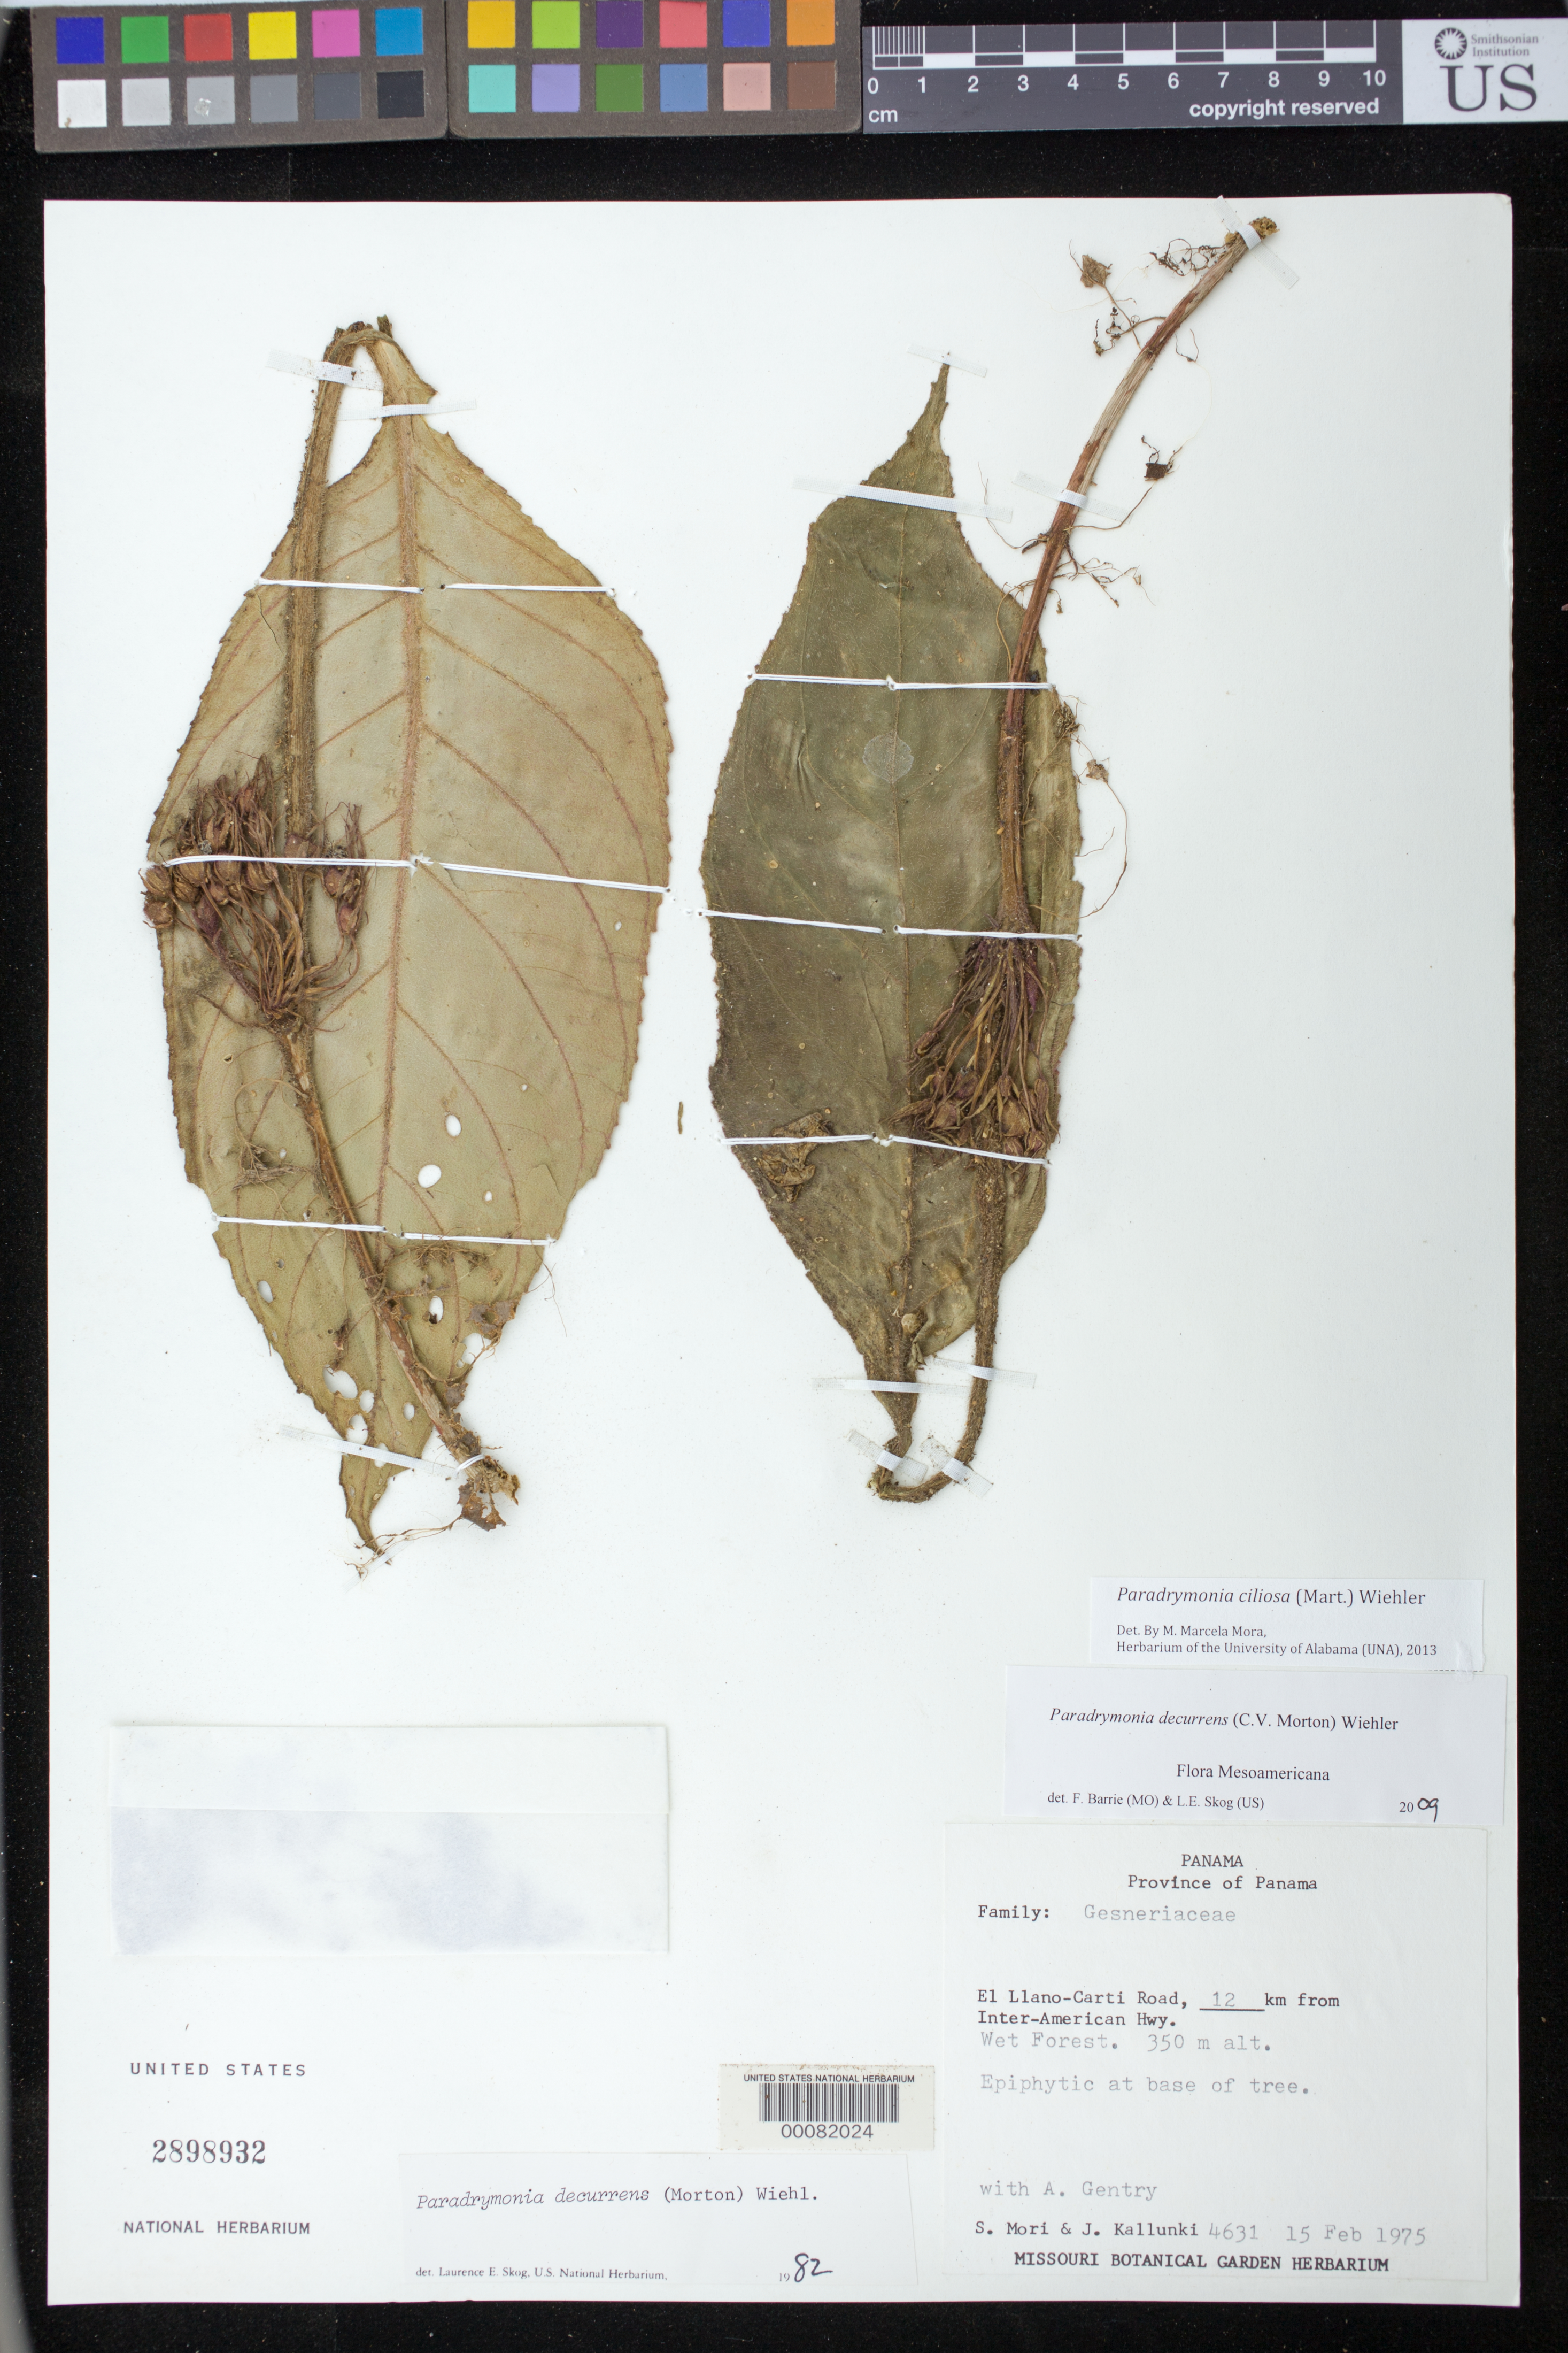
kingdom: Plantae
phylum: Tracheophyta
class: Magnoliopsida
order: Lamiales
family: Gesneriaceae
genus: Paradrymonia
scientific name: Paradrymonia ciliosa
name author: (Mart.) Wiehler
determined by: Mora, M. Marcela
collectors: S. Mori & J. Kallunki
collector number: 4631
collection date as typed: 15 Feb 1975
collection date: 1975-02-15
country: Panama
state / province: Panamá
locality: El Llano-Carti road, 12 km from Inter-american hwy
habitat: Wet forest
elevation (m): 350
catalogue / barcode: US 2898932